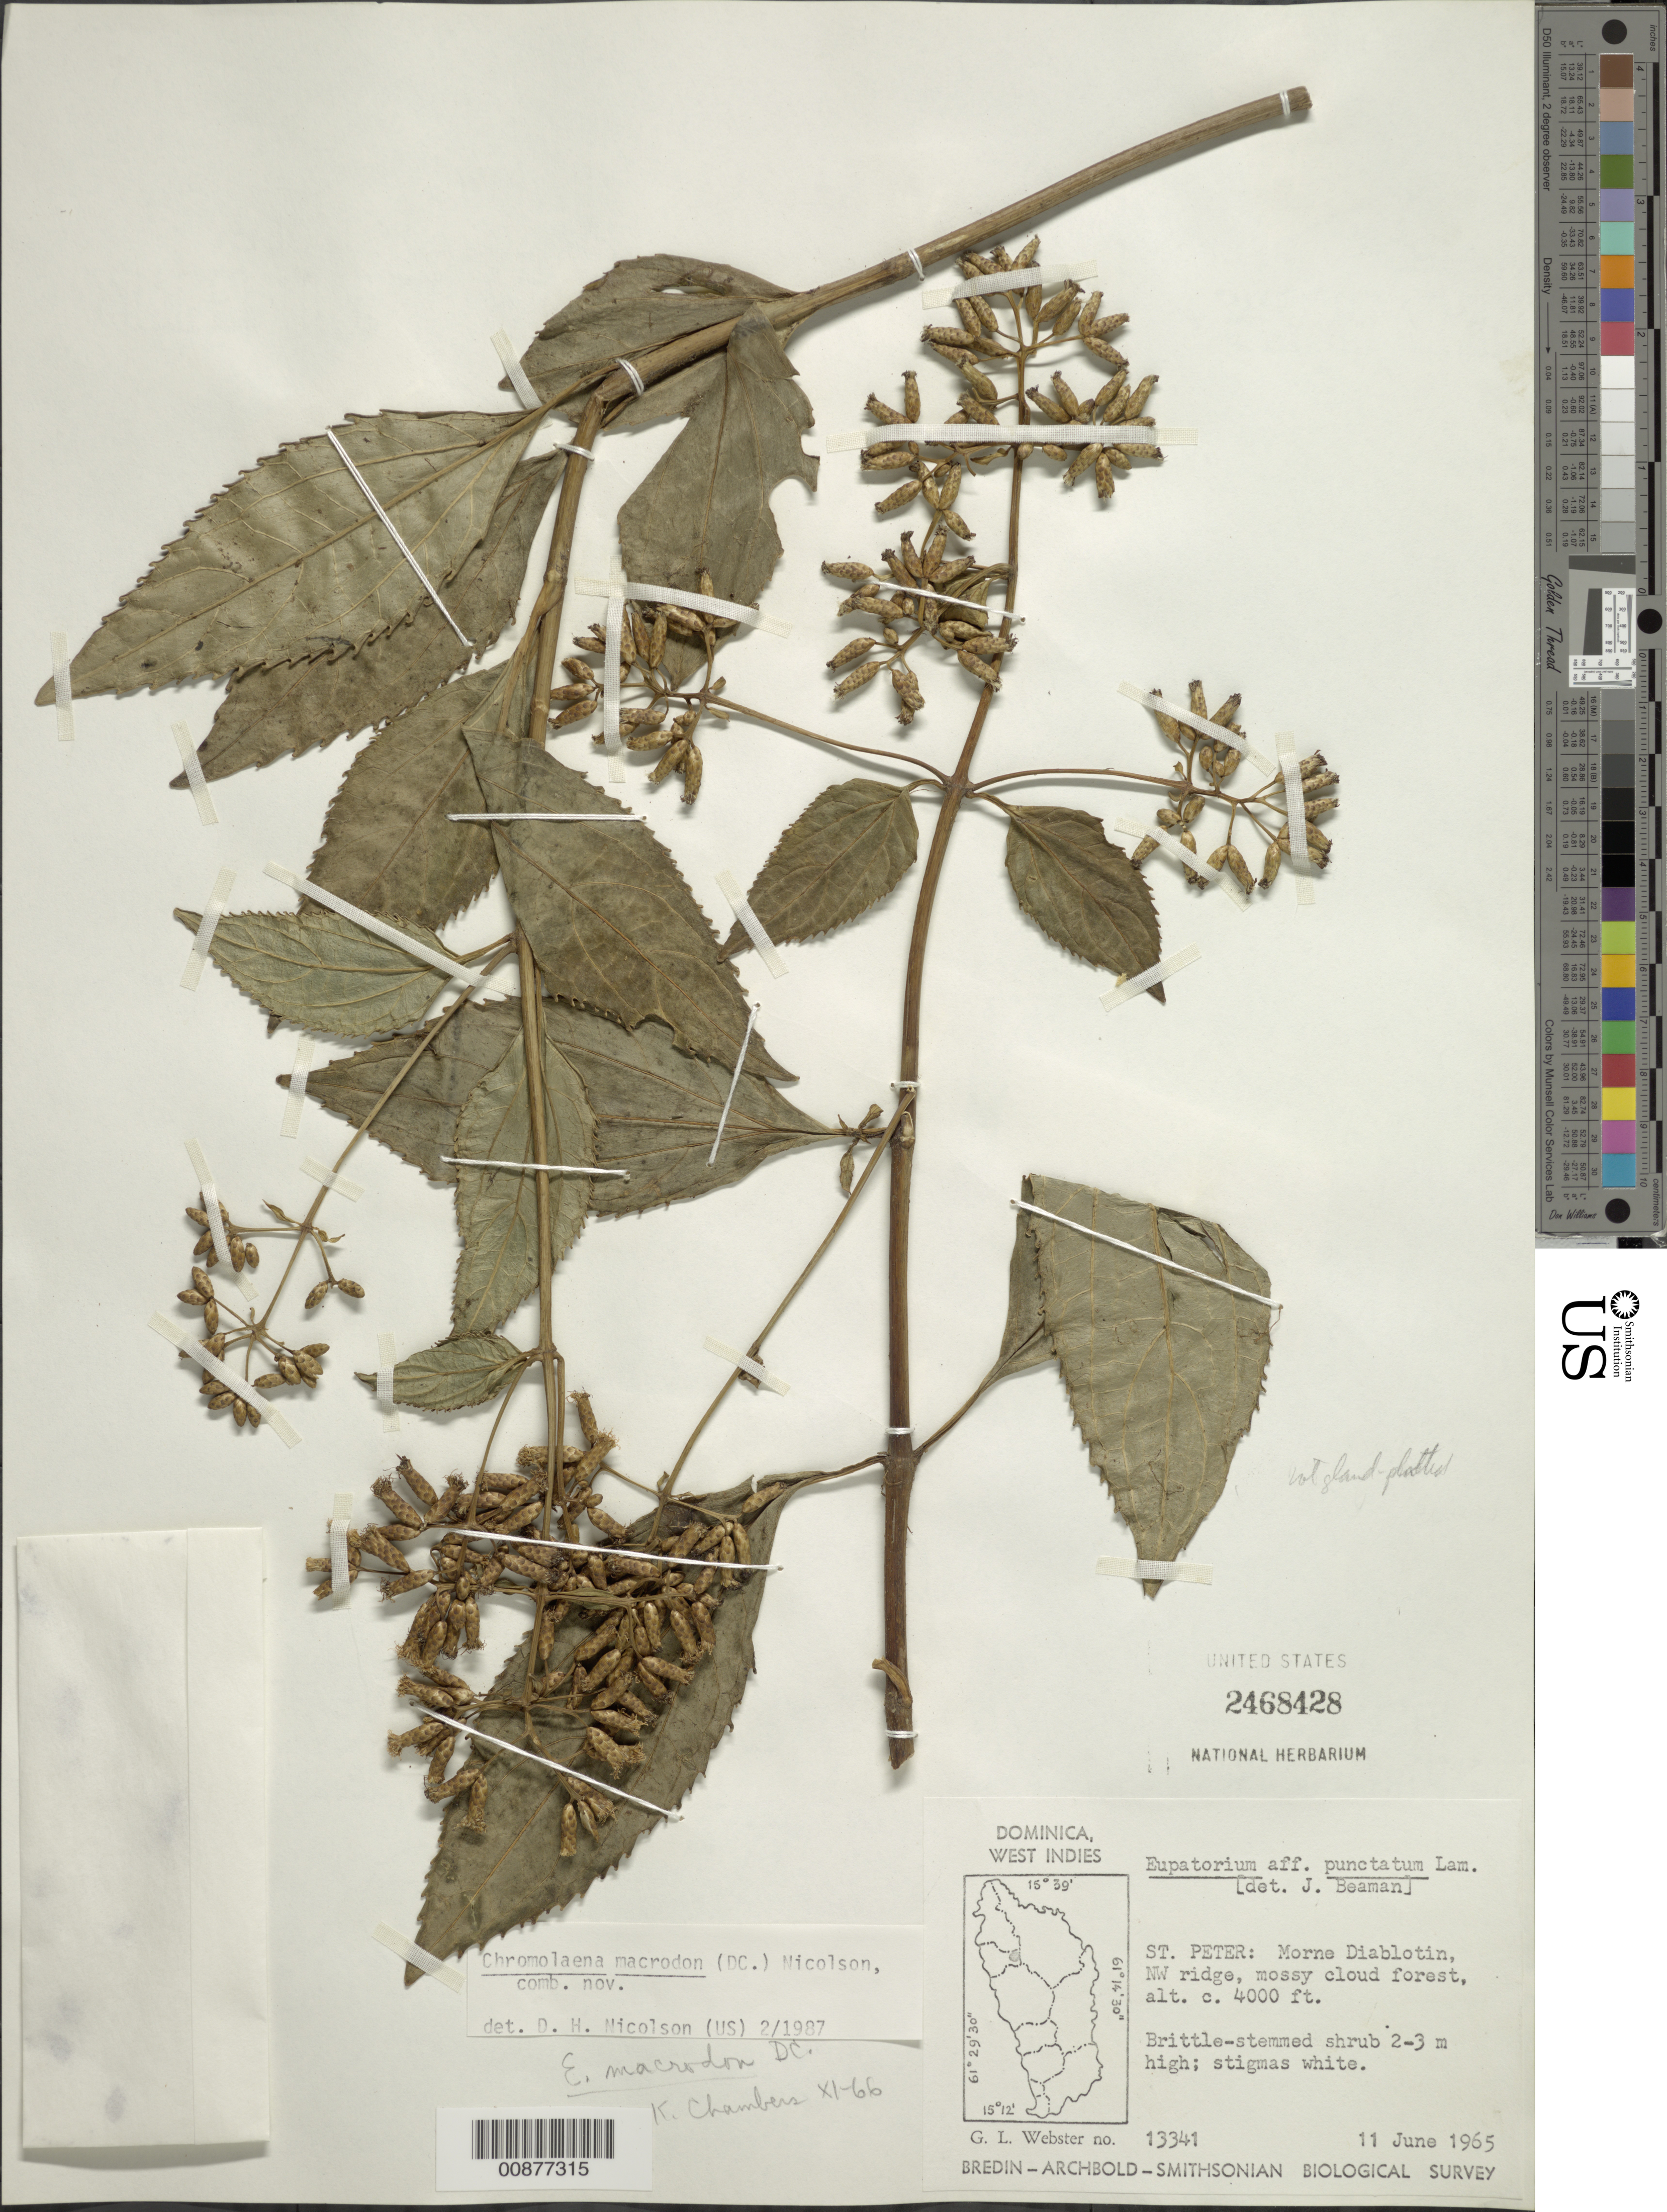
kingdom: Plantae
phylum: Tracheophyta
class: Magnoliopsida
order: Asterales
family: Asteraceae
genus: Chromolaena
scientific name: Chromolaena macrodon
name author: (DC.) Nicolson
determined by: Nicolson, Dan H.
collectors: G. L. Webster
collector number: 13341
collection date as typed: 11 Jun 1965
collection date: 1965-06-11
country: Dominica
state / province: St. Peter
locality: Morne Diablotin, NW ridge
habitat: Mossy cloud forest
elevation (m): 1219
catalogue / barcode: US 2468428